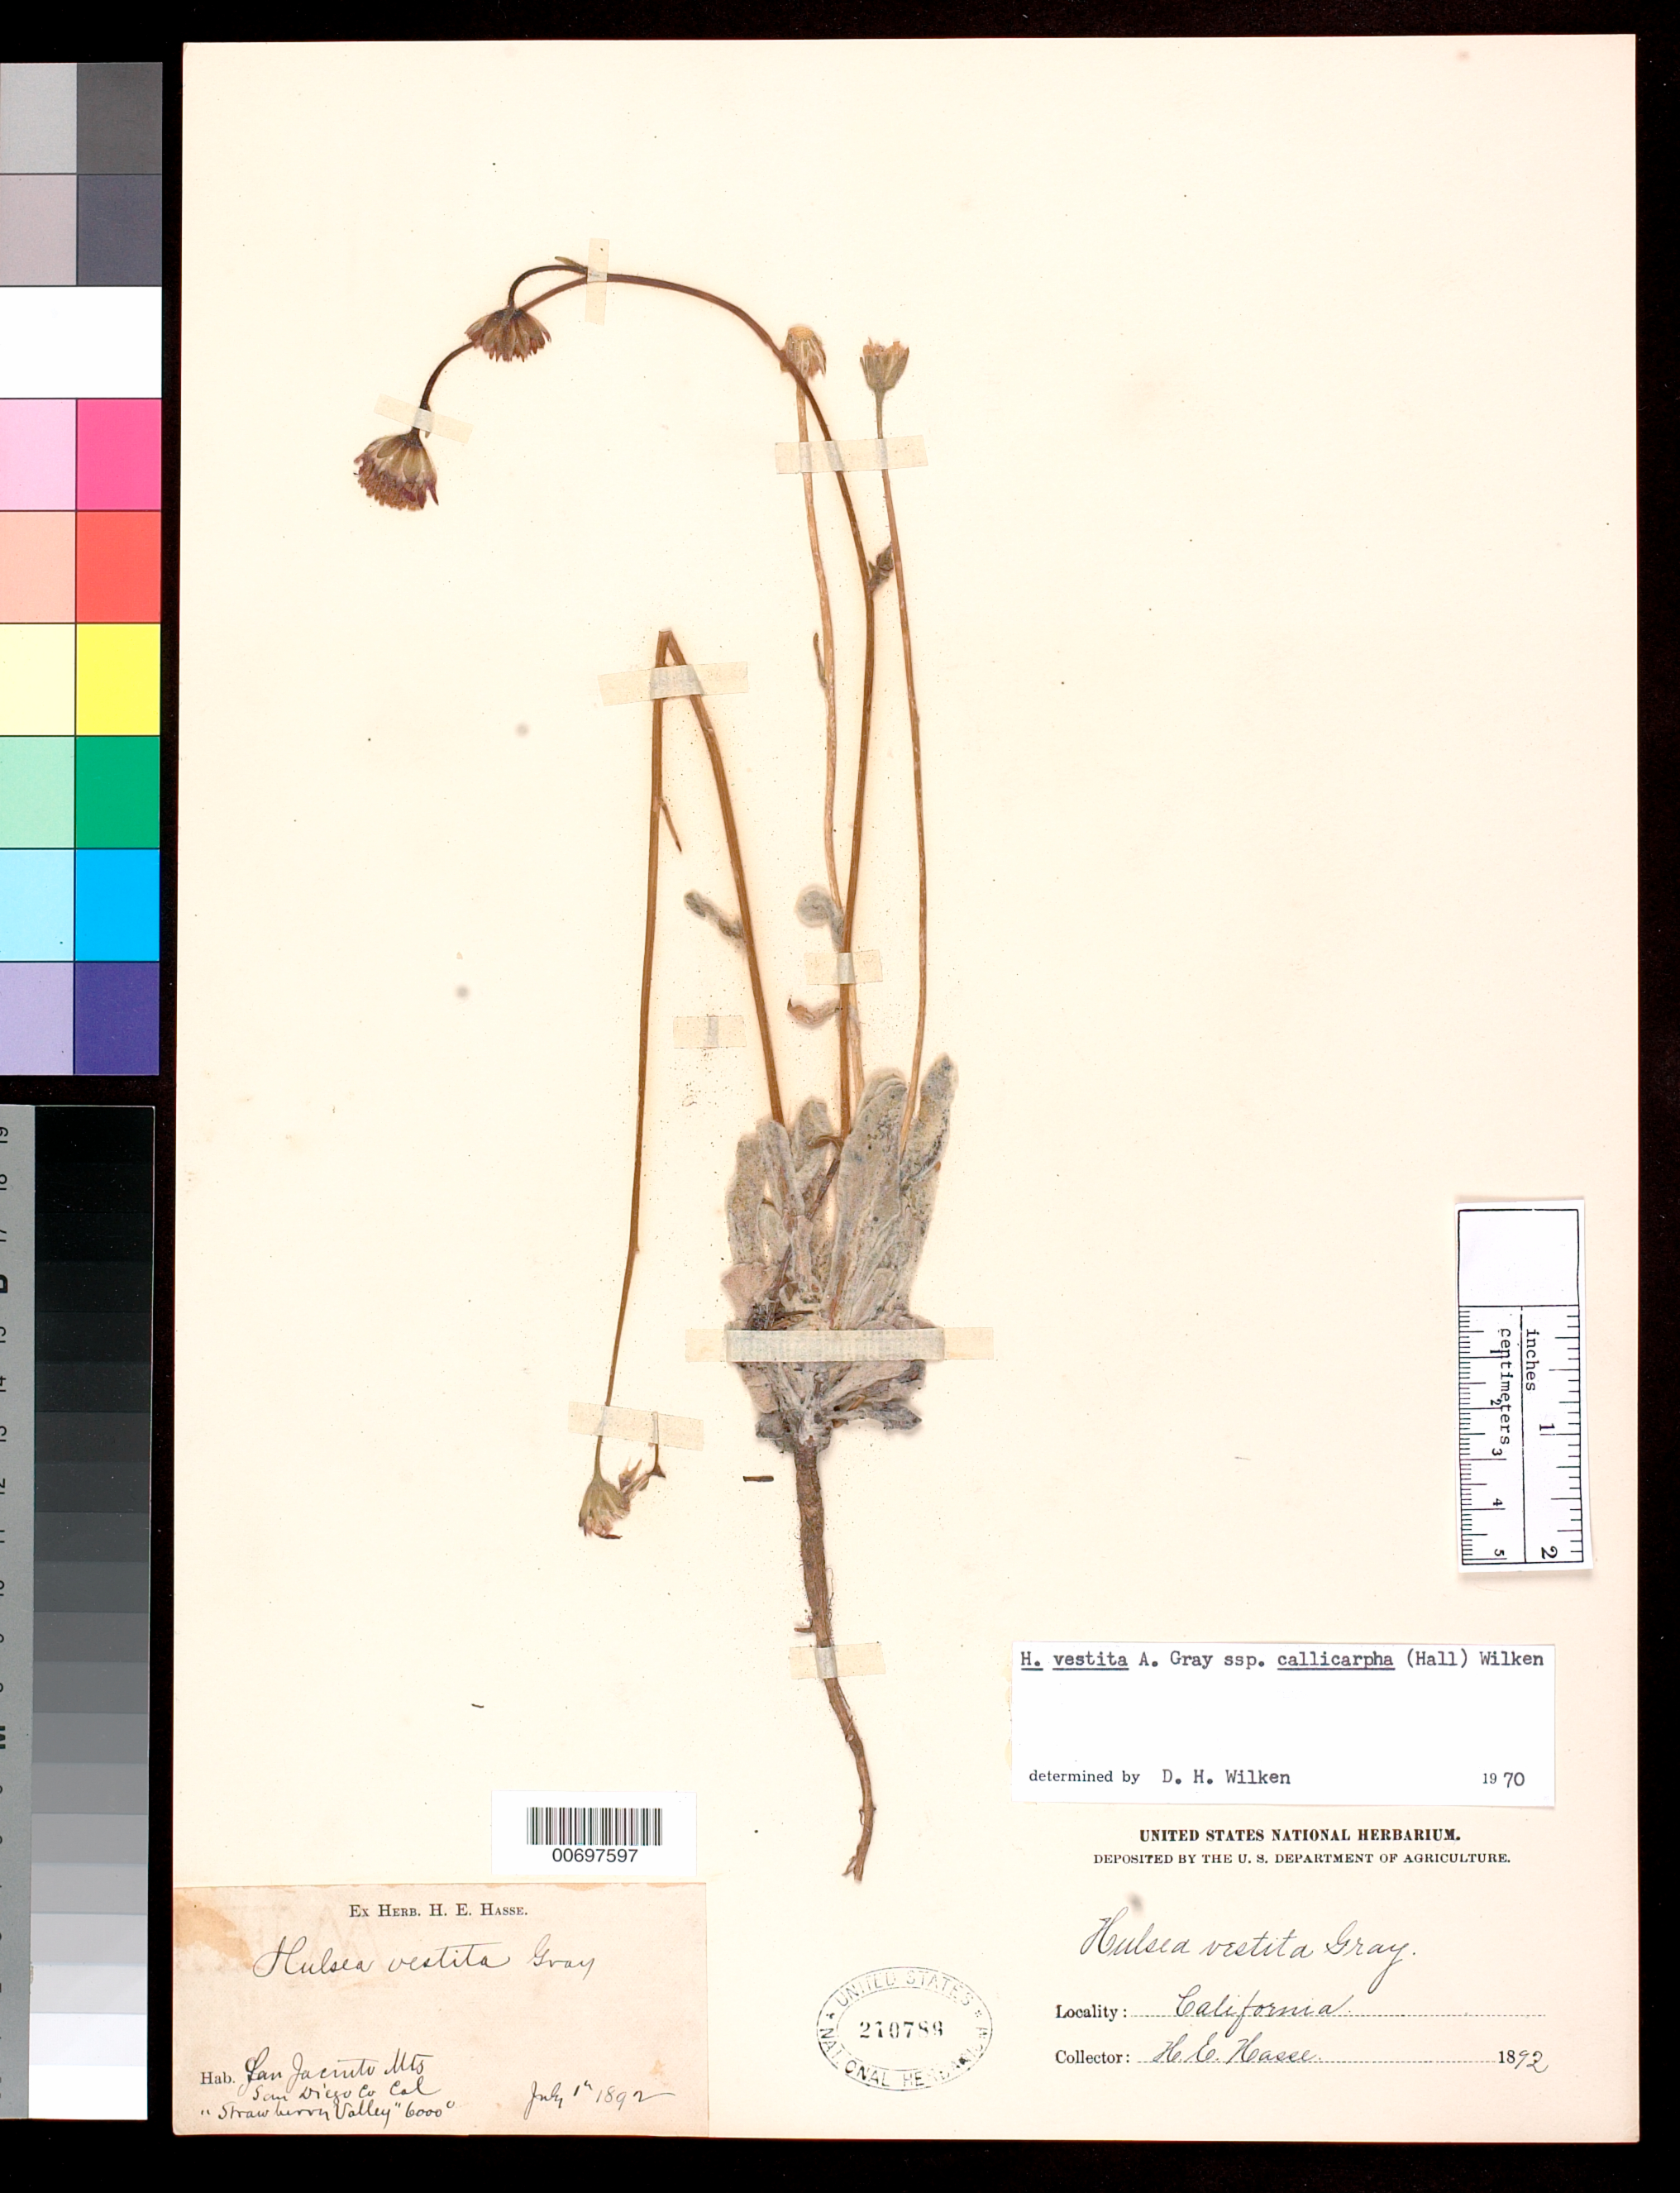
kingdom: Plantae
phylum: Tracheophyta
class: Magnoliopsida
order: Asterales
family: Asteraceae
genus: Hulsea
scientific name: Hulsea vestita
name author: A. Gray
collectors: H. E. Hasse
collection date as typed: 01 Jul 1892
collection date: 1892-07-01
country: United States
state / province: California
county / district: Riverside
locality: San Jacinto Mts., "Strawberry Valley."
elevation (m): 1829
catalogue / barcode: US 210789